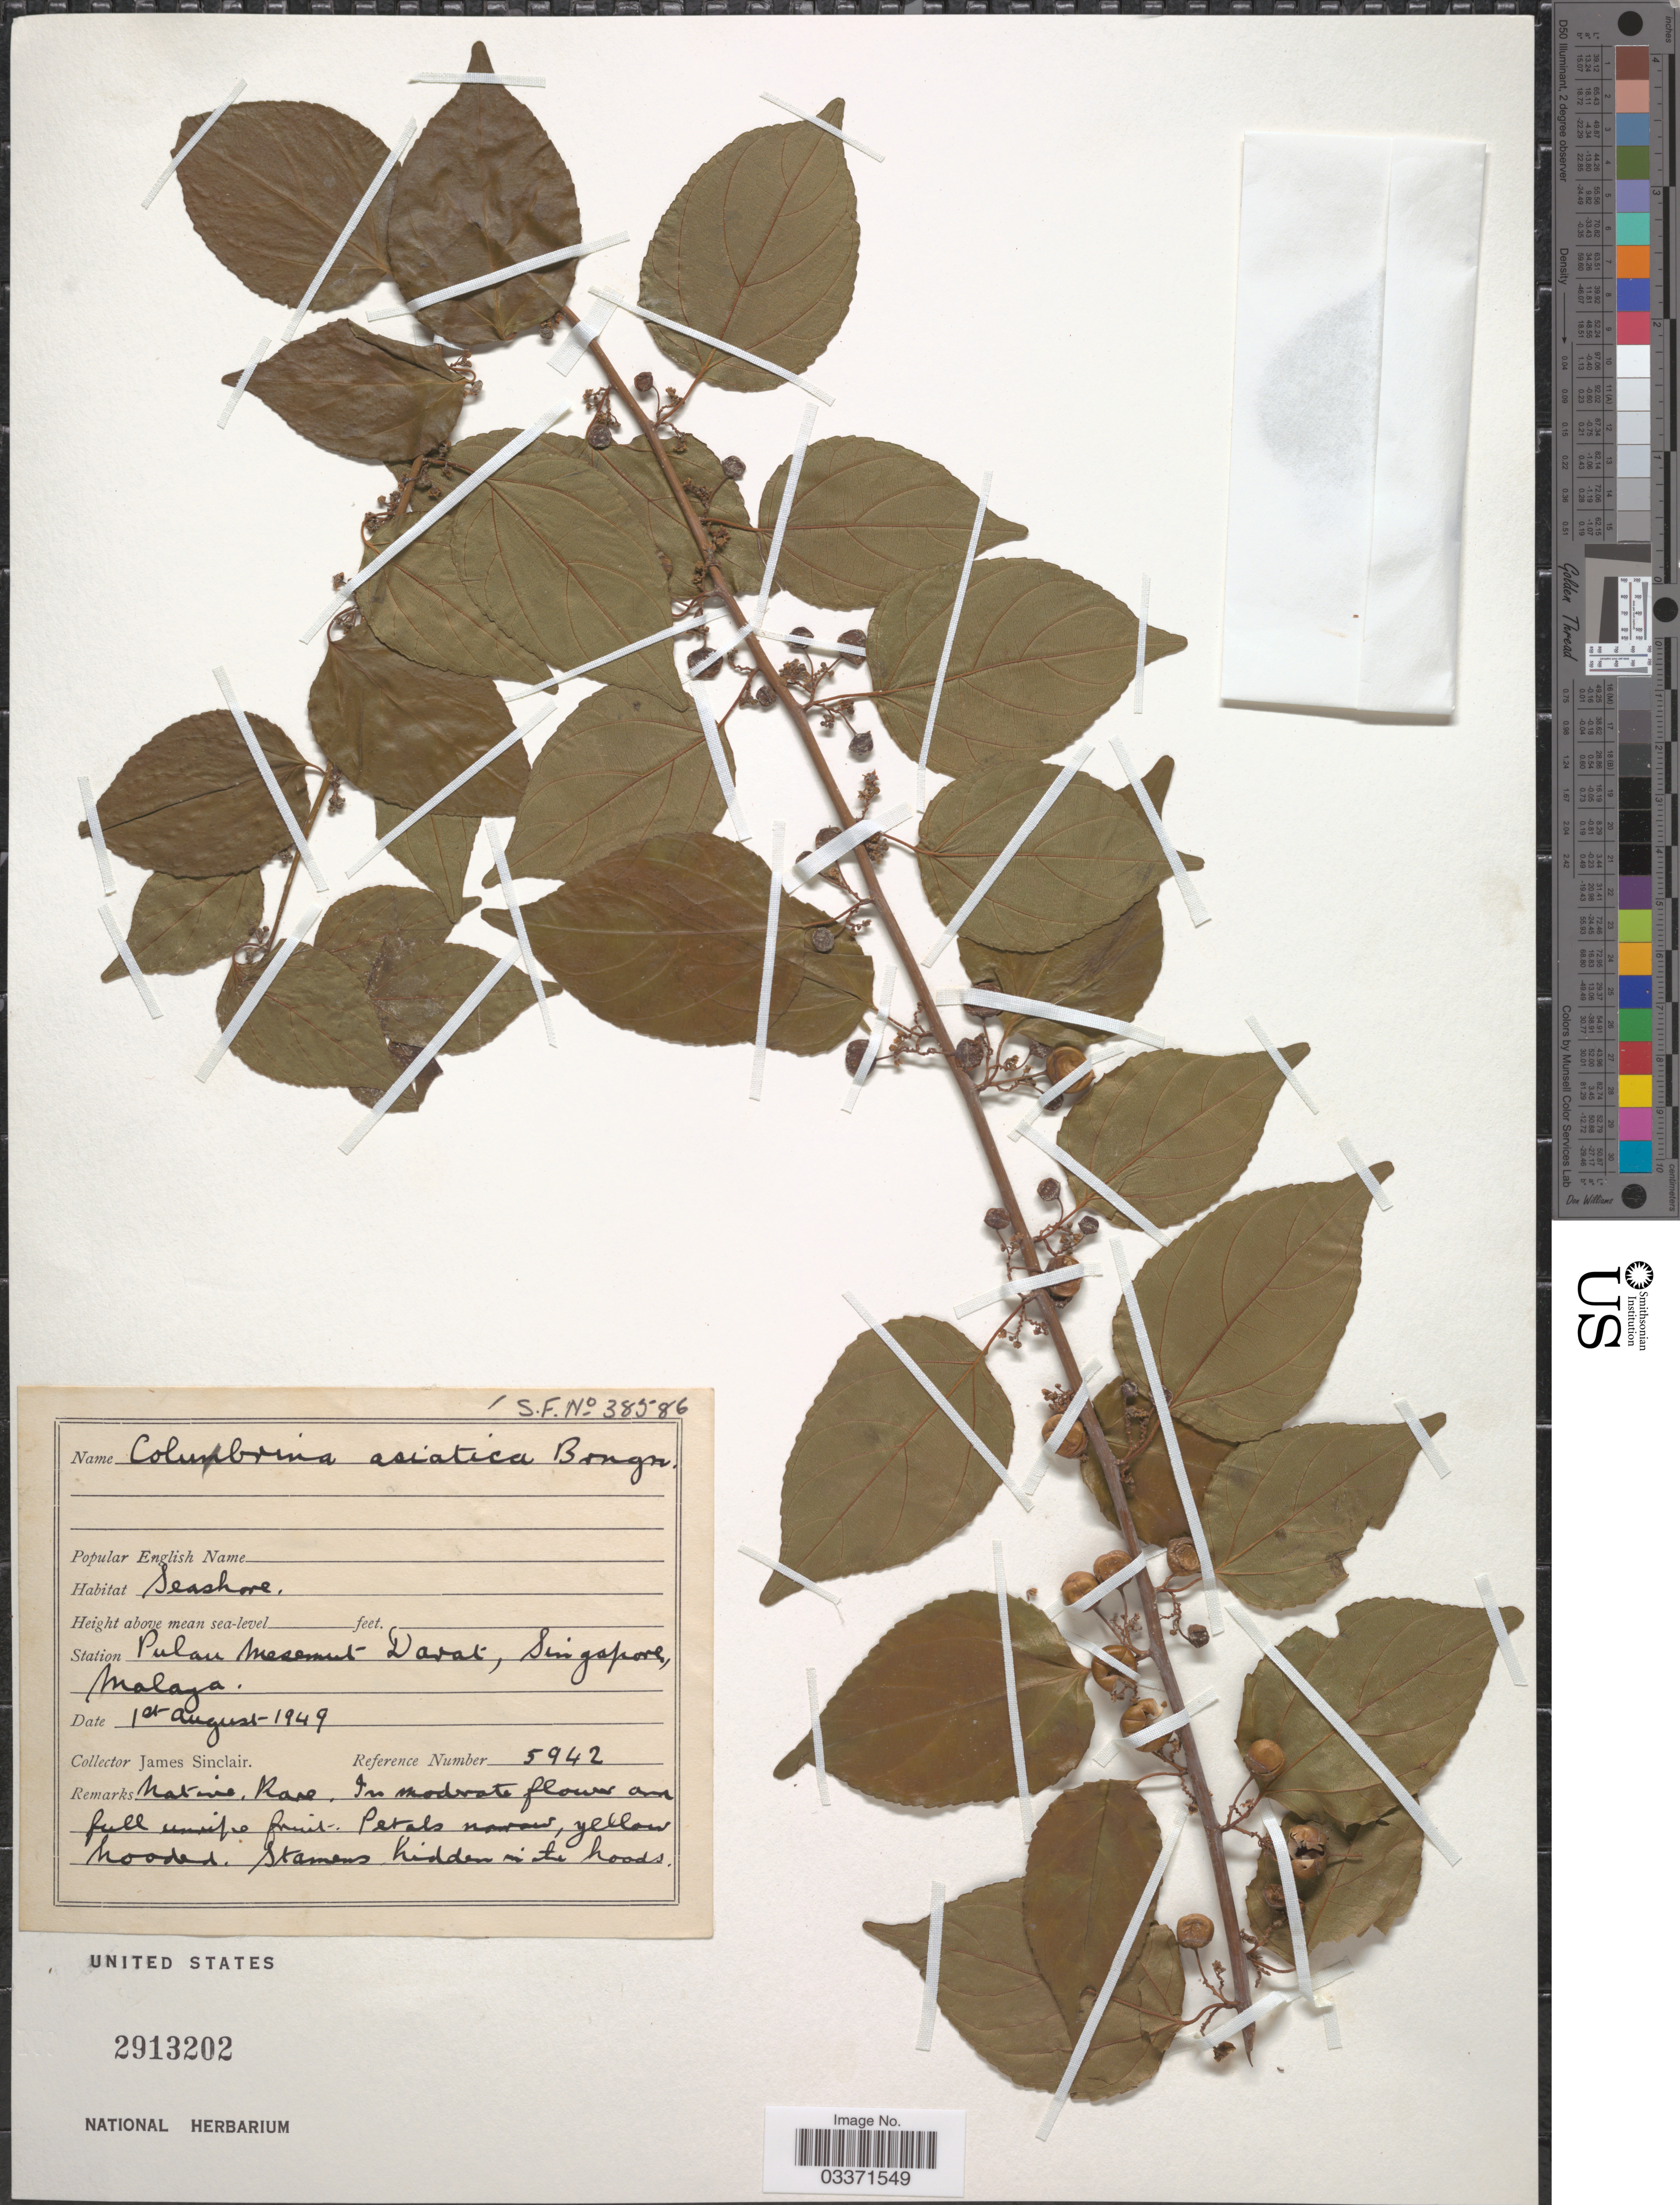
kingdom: Plantae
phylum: Tracheophyta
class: Magnoliopsida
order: Rosales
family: Rhamnaceae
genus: Colubrina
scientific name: Colubrina asiatica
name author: (L.) Brongn.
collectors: J. Sinclair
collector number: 5942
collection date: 1949-08-01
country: Singapore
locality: Station Pulau Mesemut Darat, Malaya.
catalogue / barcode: US 2913202